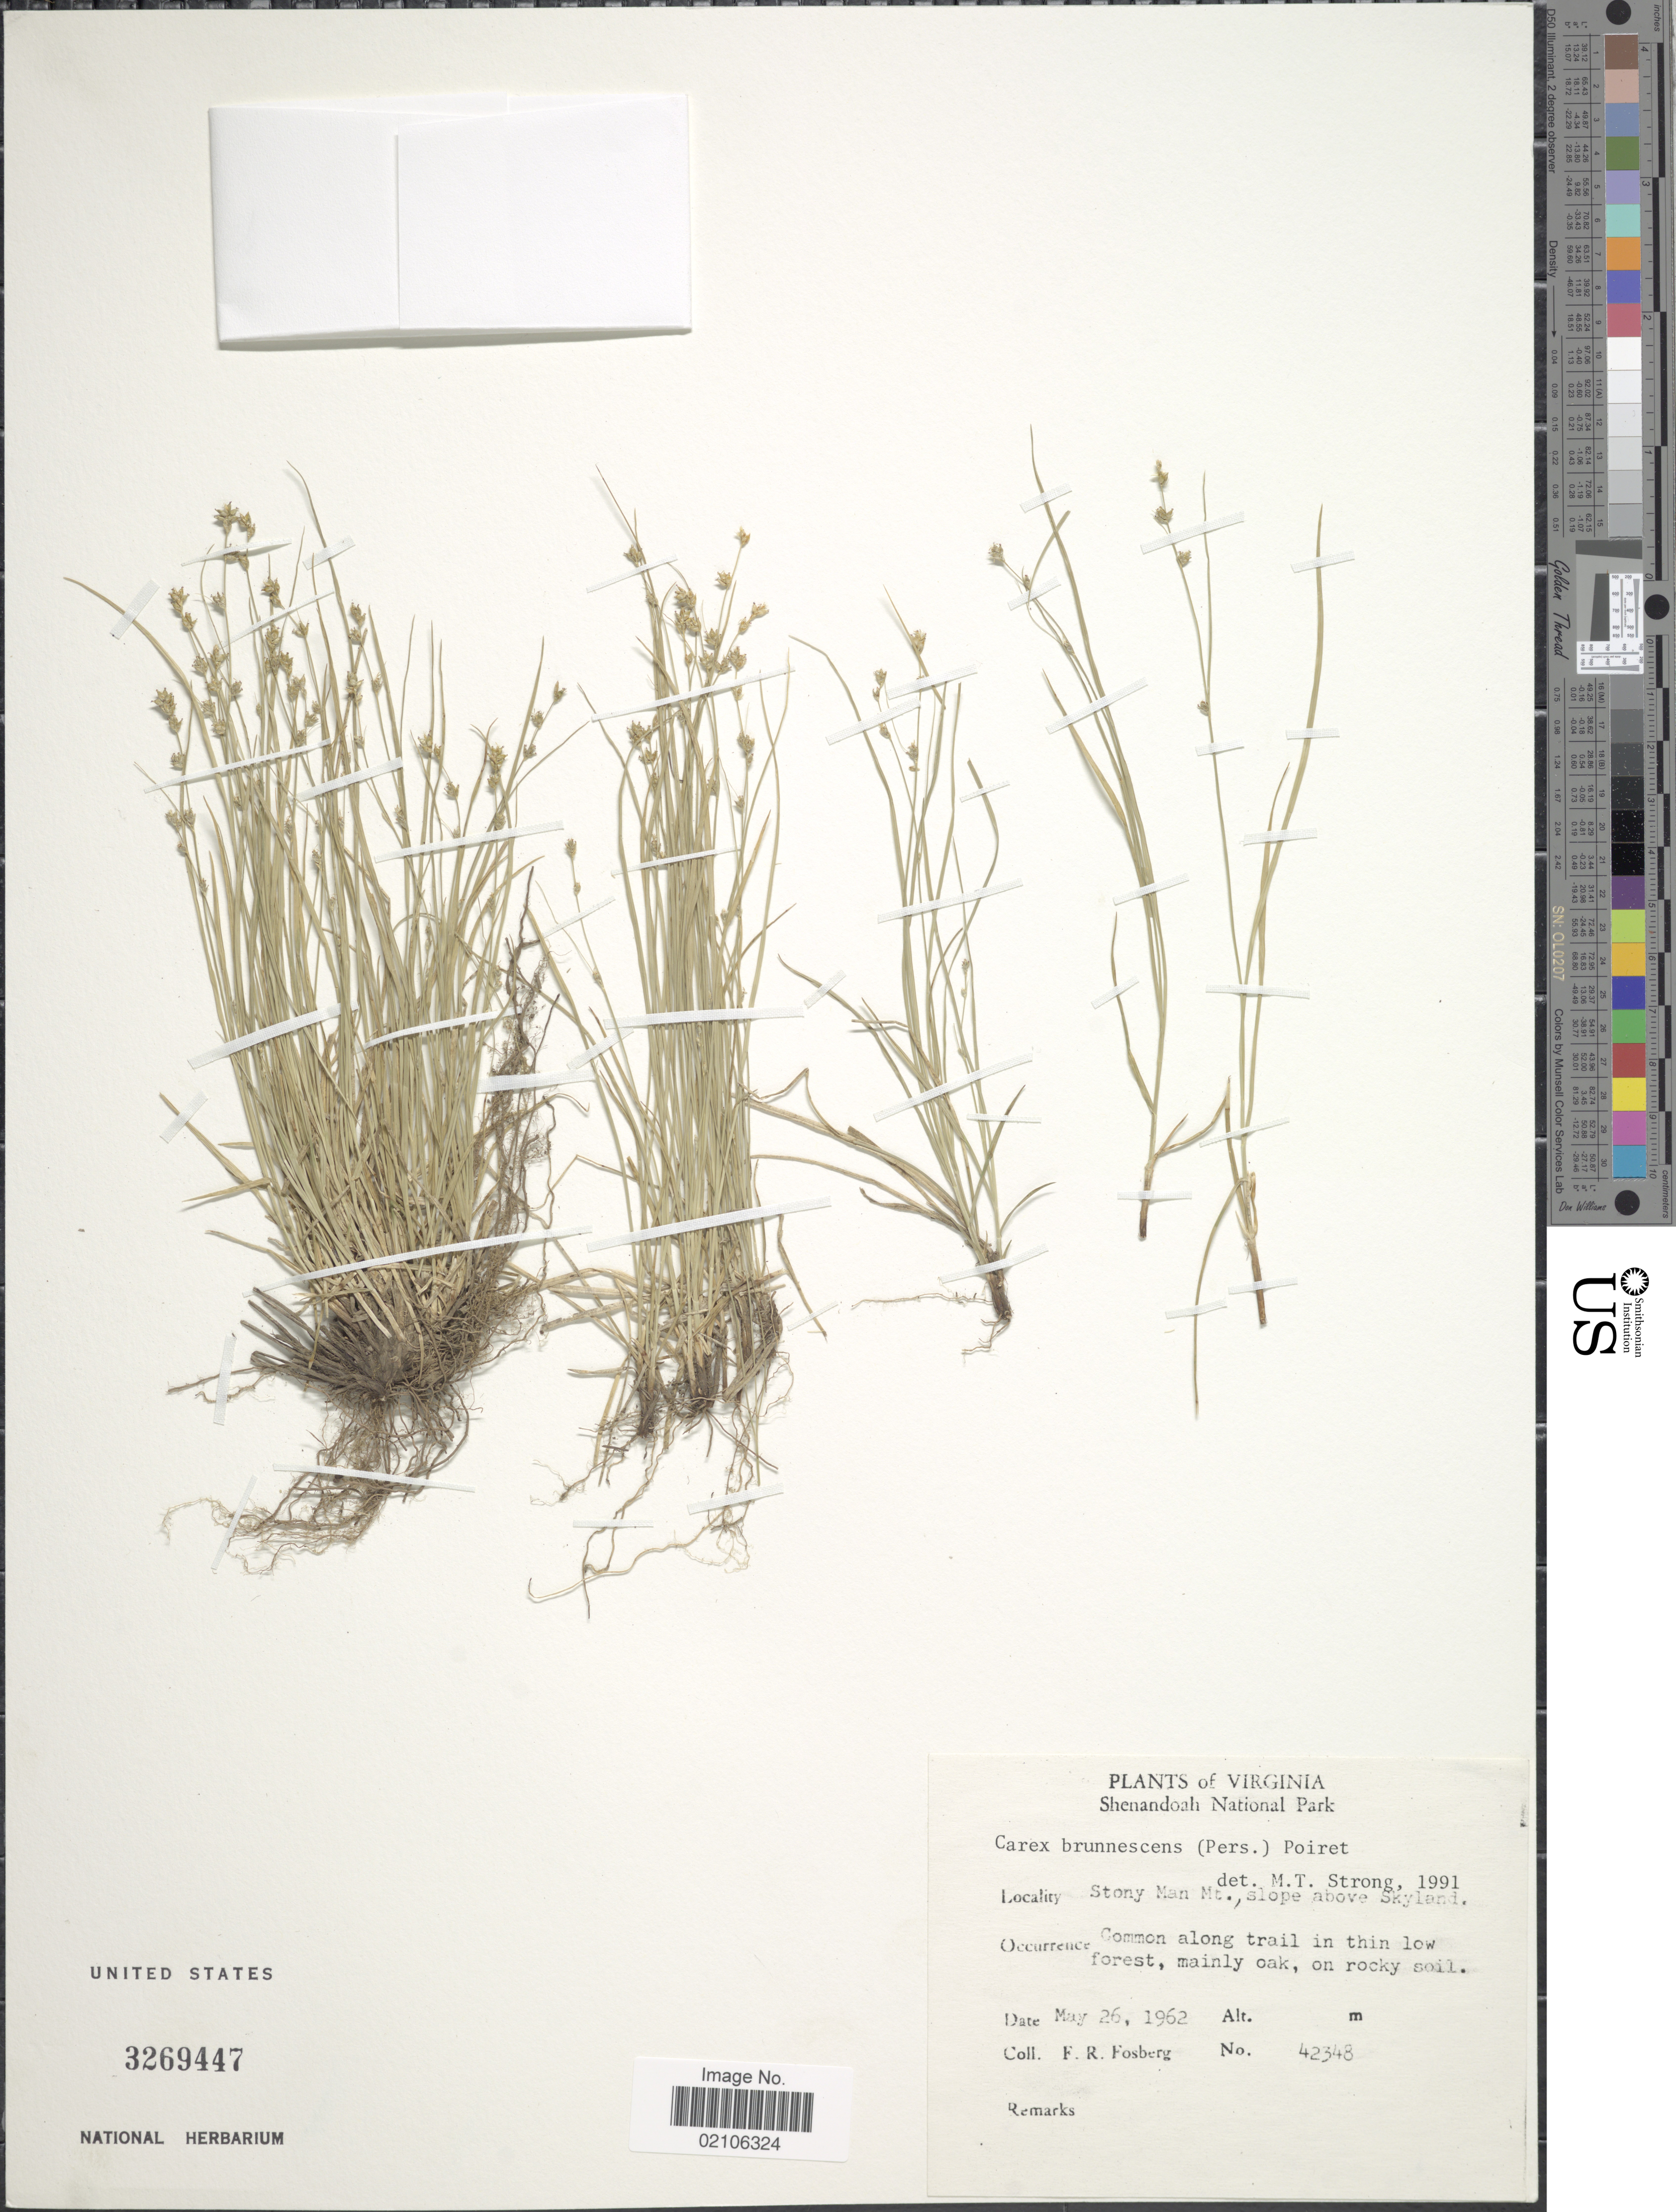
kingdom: Plantae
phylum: Tracheophyta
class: Liliopsida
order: Poales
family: Cyperaceae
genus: Carex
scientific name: Carex brunnescens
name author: (Pers.) Poir.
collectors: F. R. Fosberg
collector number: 42348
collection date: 1962-05-26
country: United States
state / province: Virginia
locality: Shenandoah National Park, Stony Man Mt., slope above Skyland, along trail in thin low forst, mainly oak, on rocky soil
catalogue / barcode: US 3269447